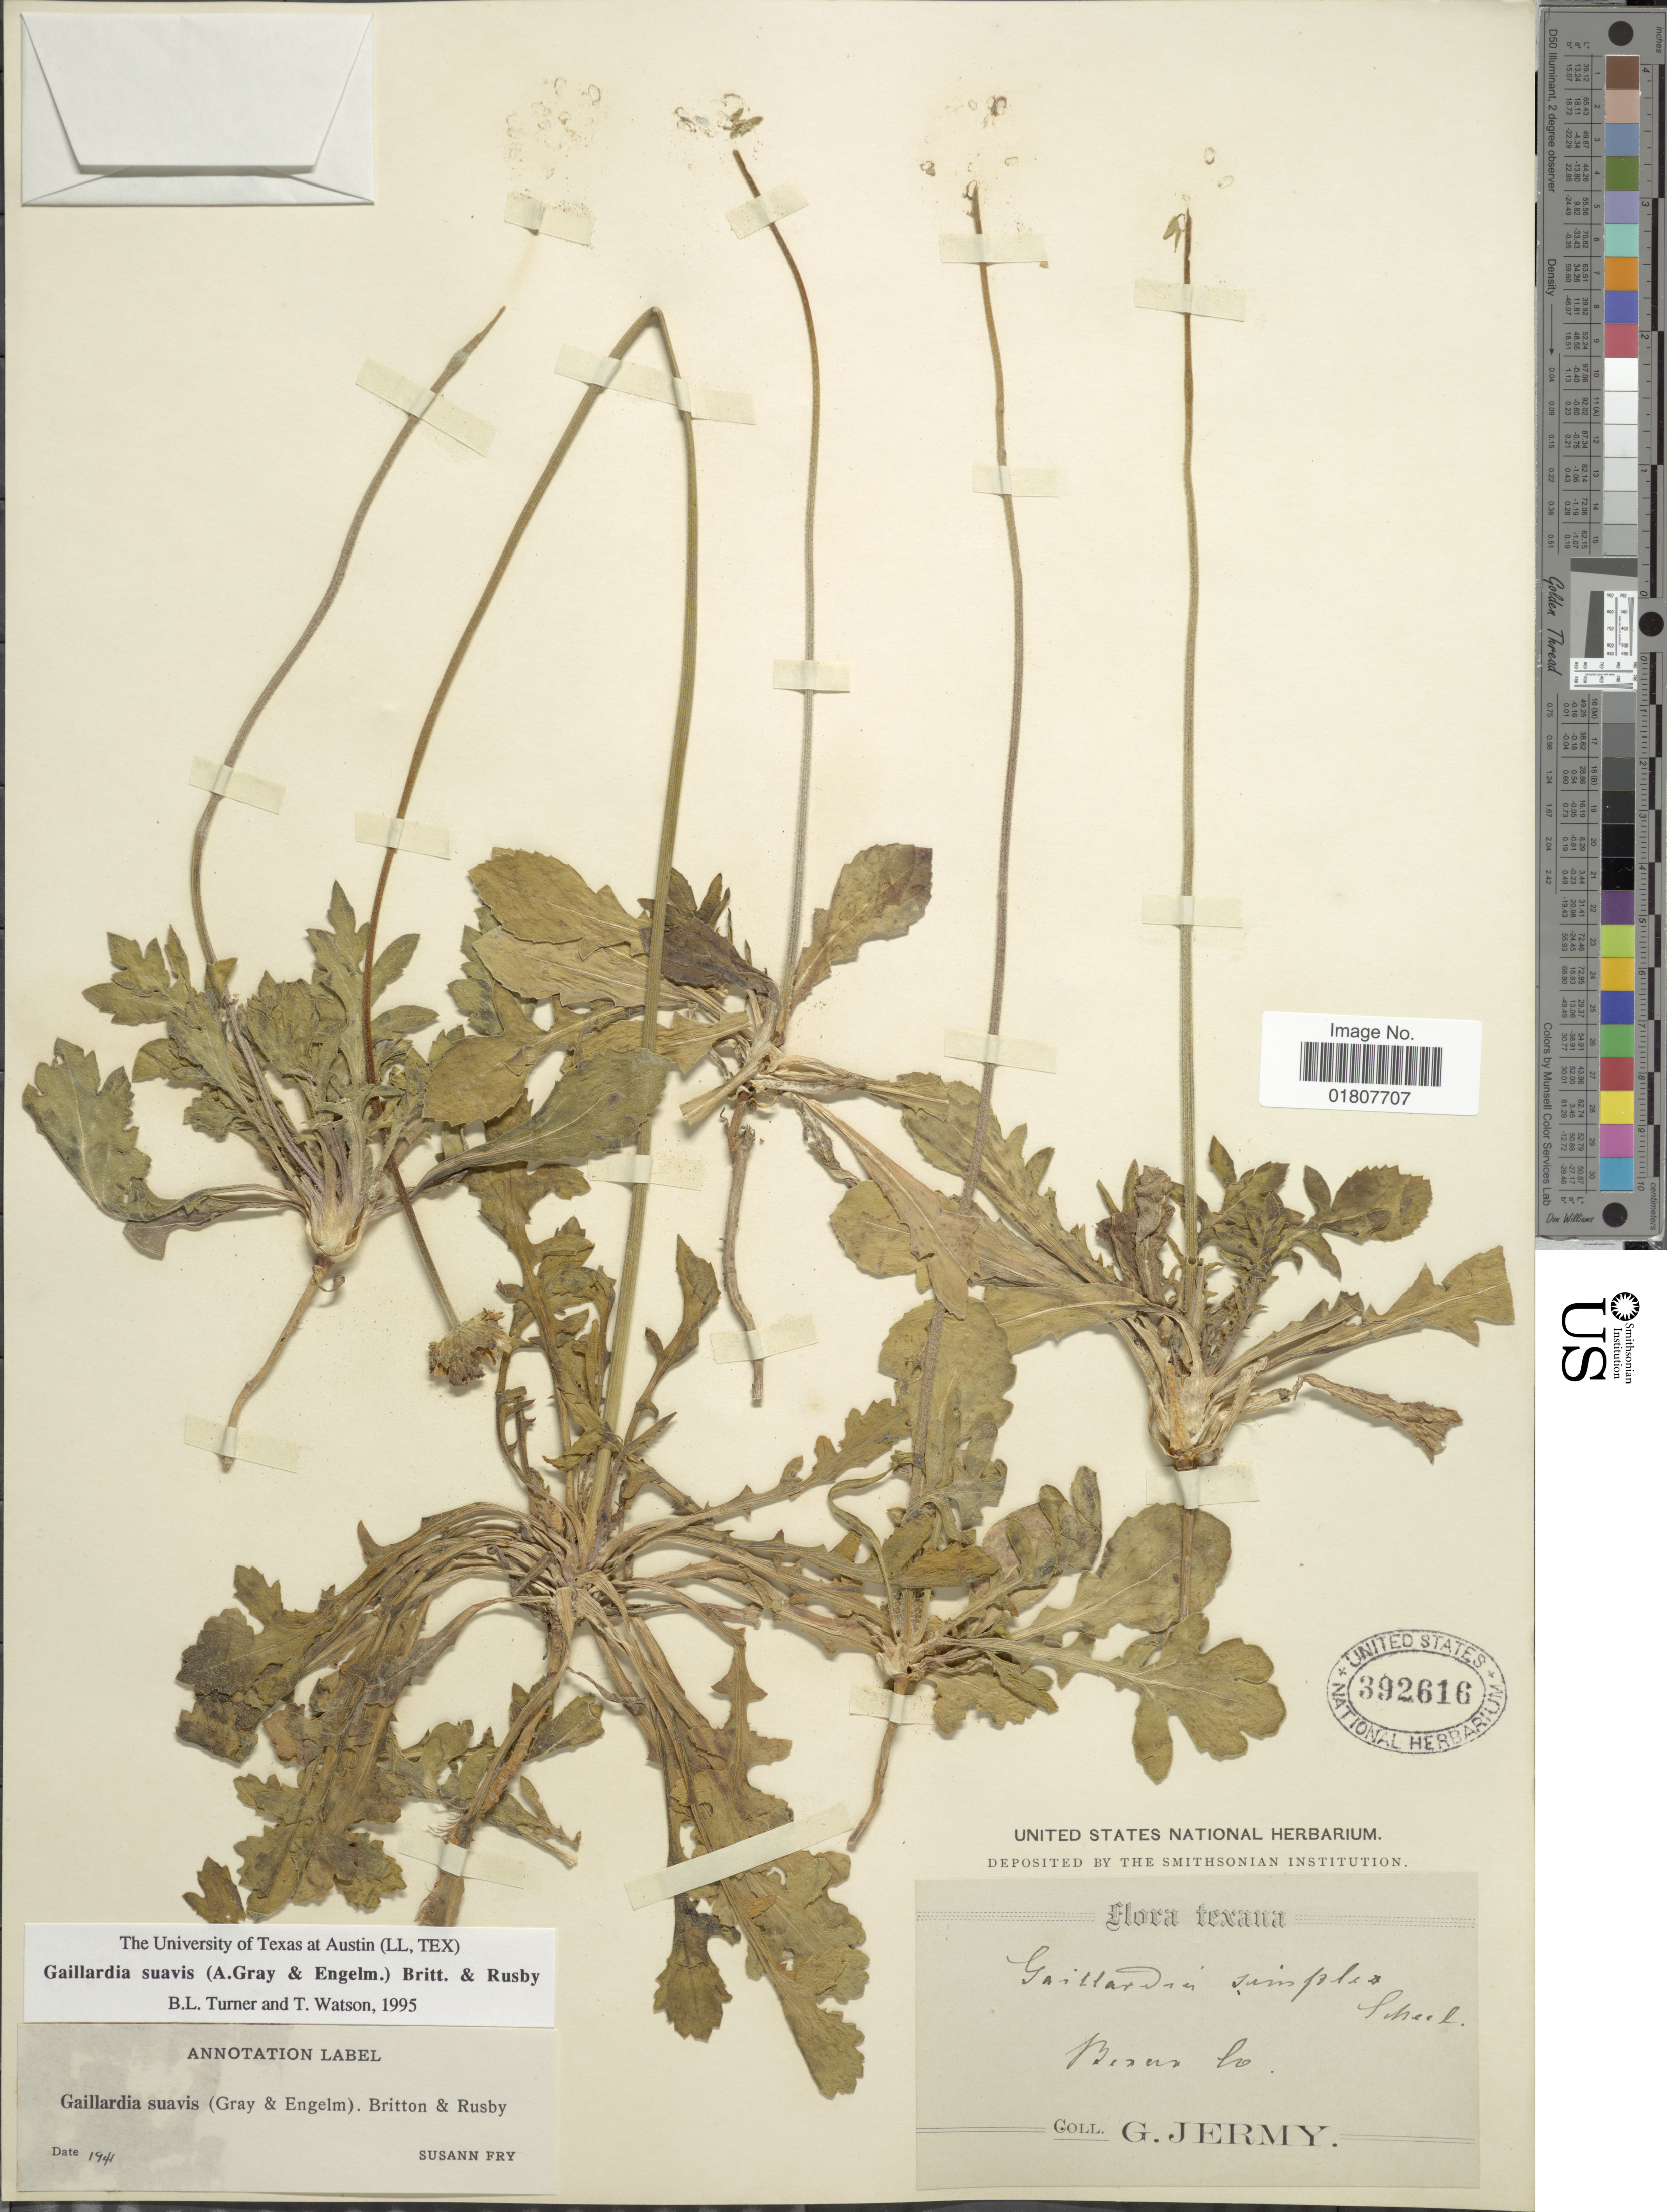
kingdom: Plantae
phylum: Tracheophyta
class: Magnoliopsida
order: Asterales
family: Asteraceae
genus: Gaillardia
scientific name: Gaillardia suavis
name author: (A. Gray & Engelm.) Britton & Rusby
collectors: G. Jermy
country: United States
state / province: Texas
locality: Bexar Co.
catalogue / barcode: US 392616